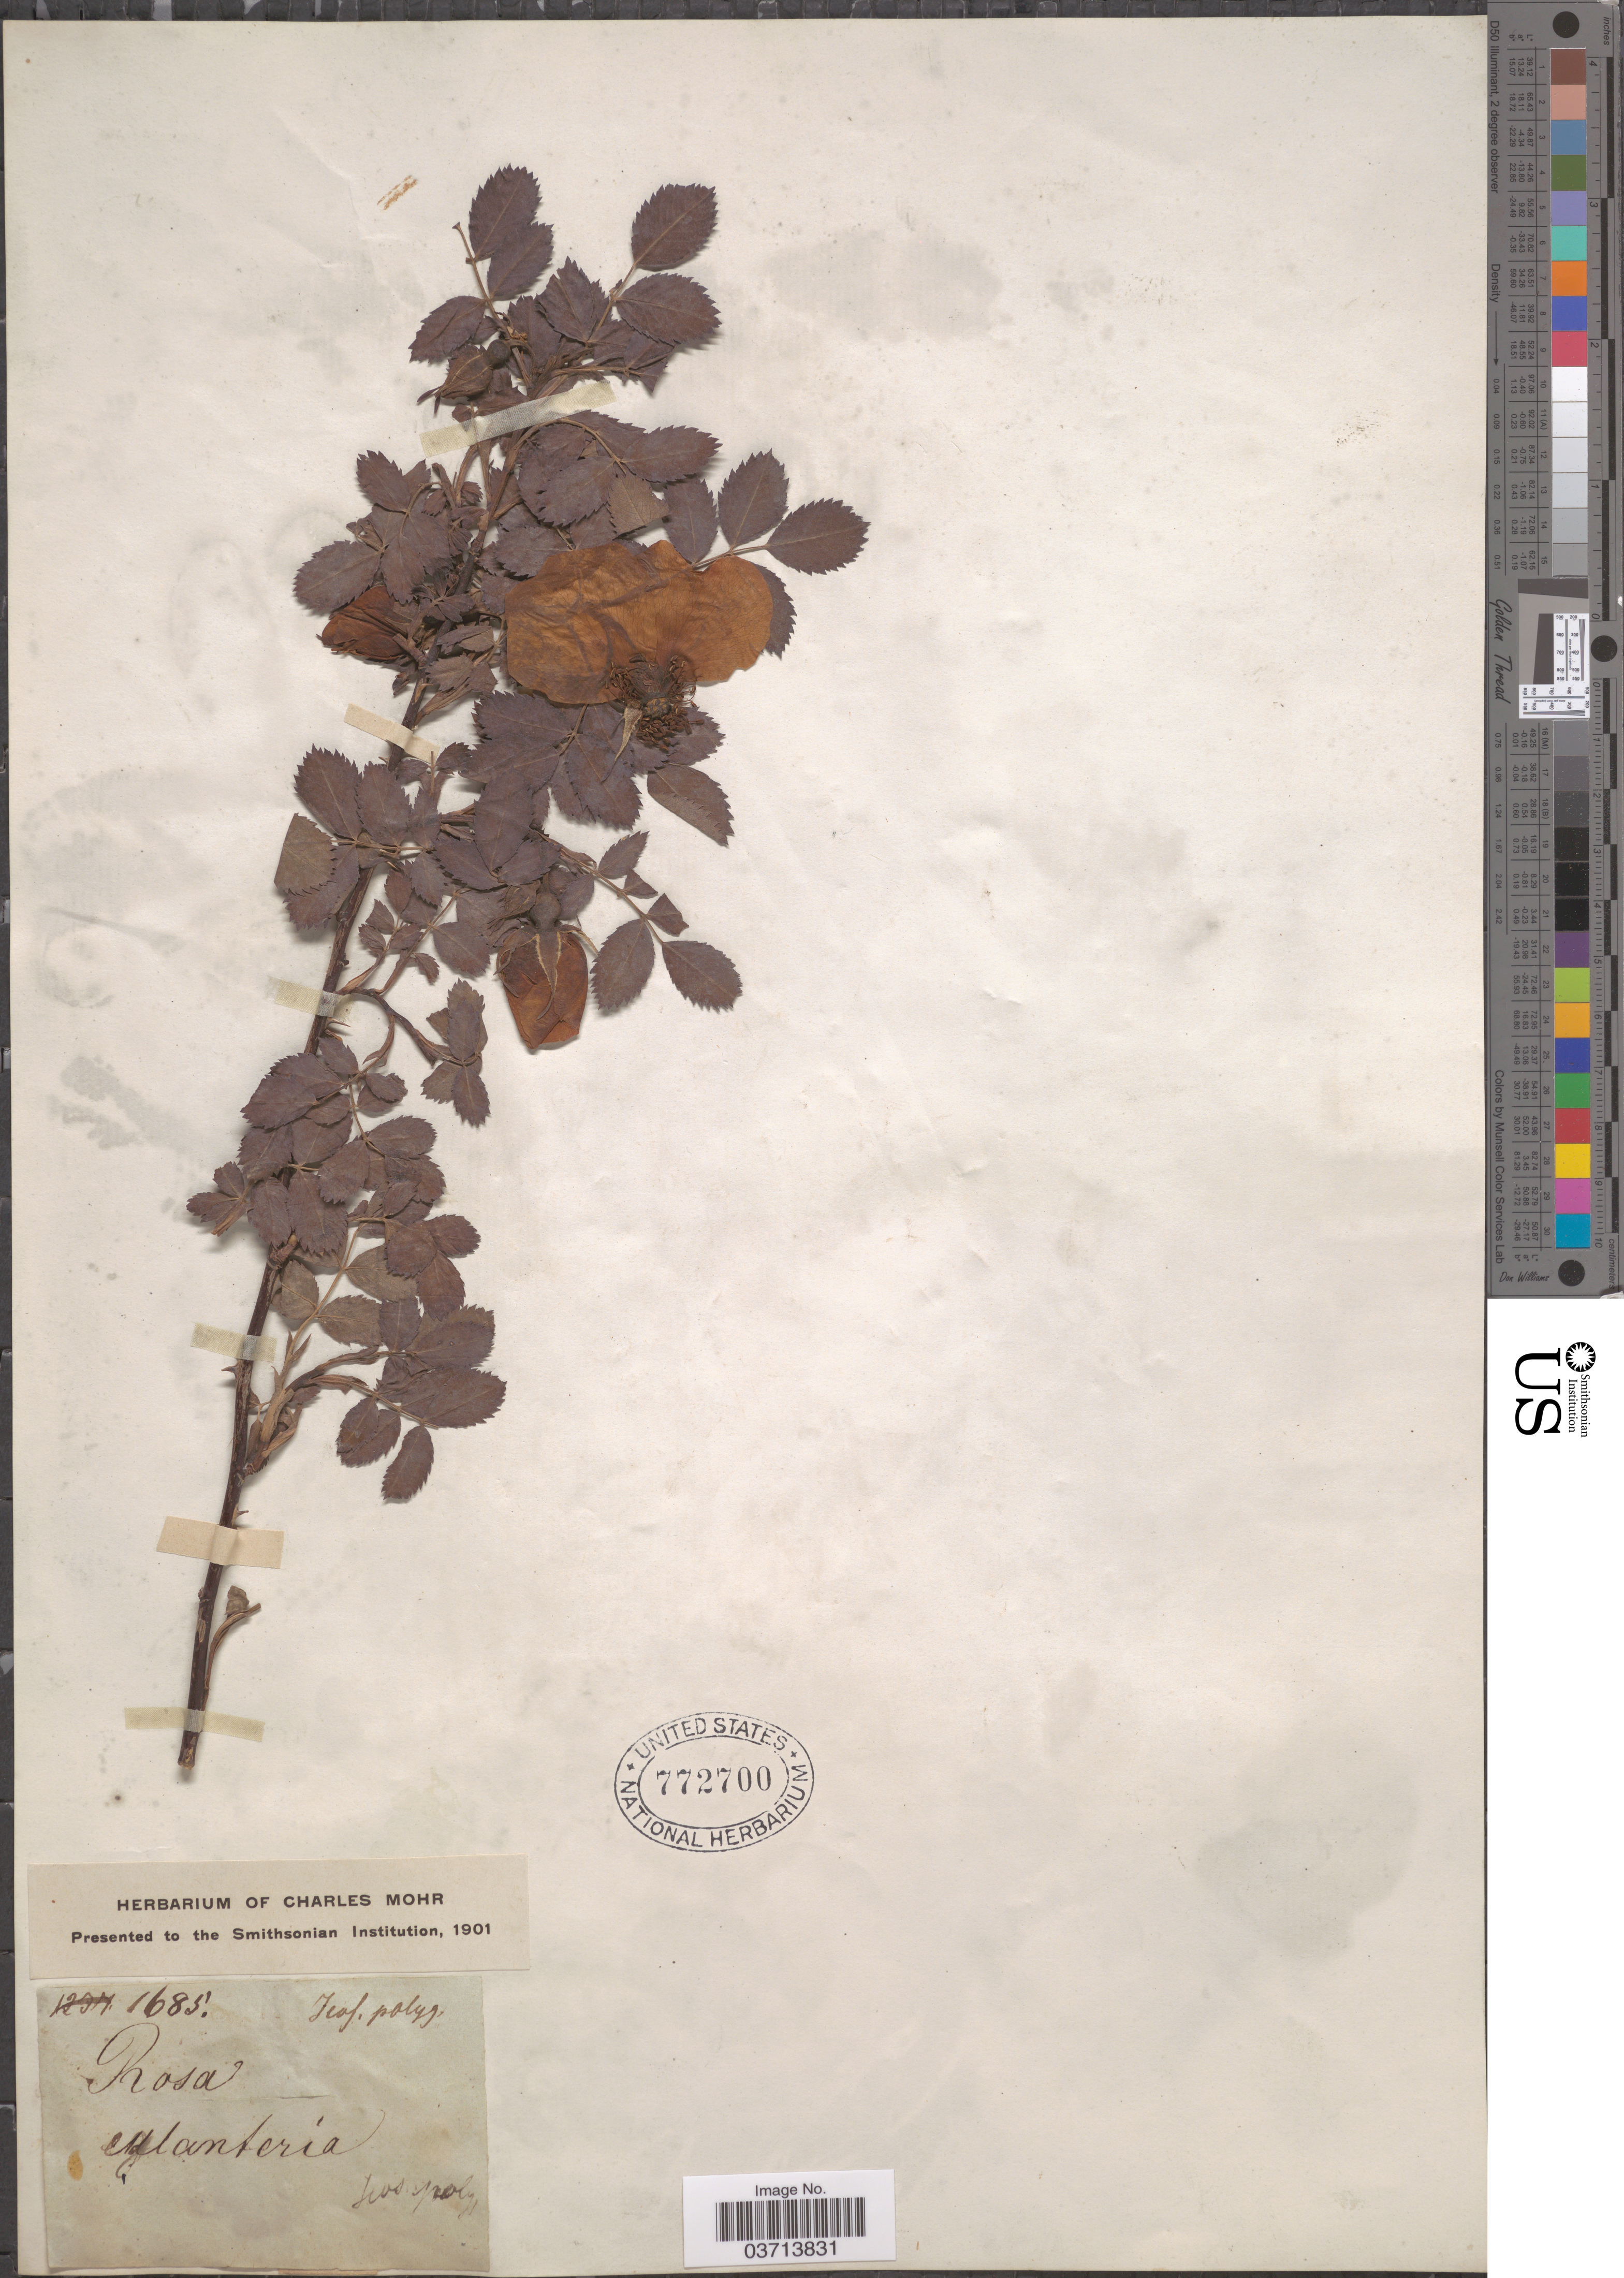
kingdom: Plantae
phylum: Tracheophyta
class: Magnoliopsida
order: Rosales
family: Rosaceae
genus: Rosa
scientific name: Rosa sp.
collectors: ex herb. Charles Mohr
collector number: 1685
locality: Eclanteria. [unsure placement]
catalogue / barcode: US 772700